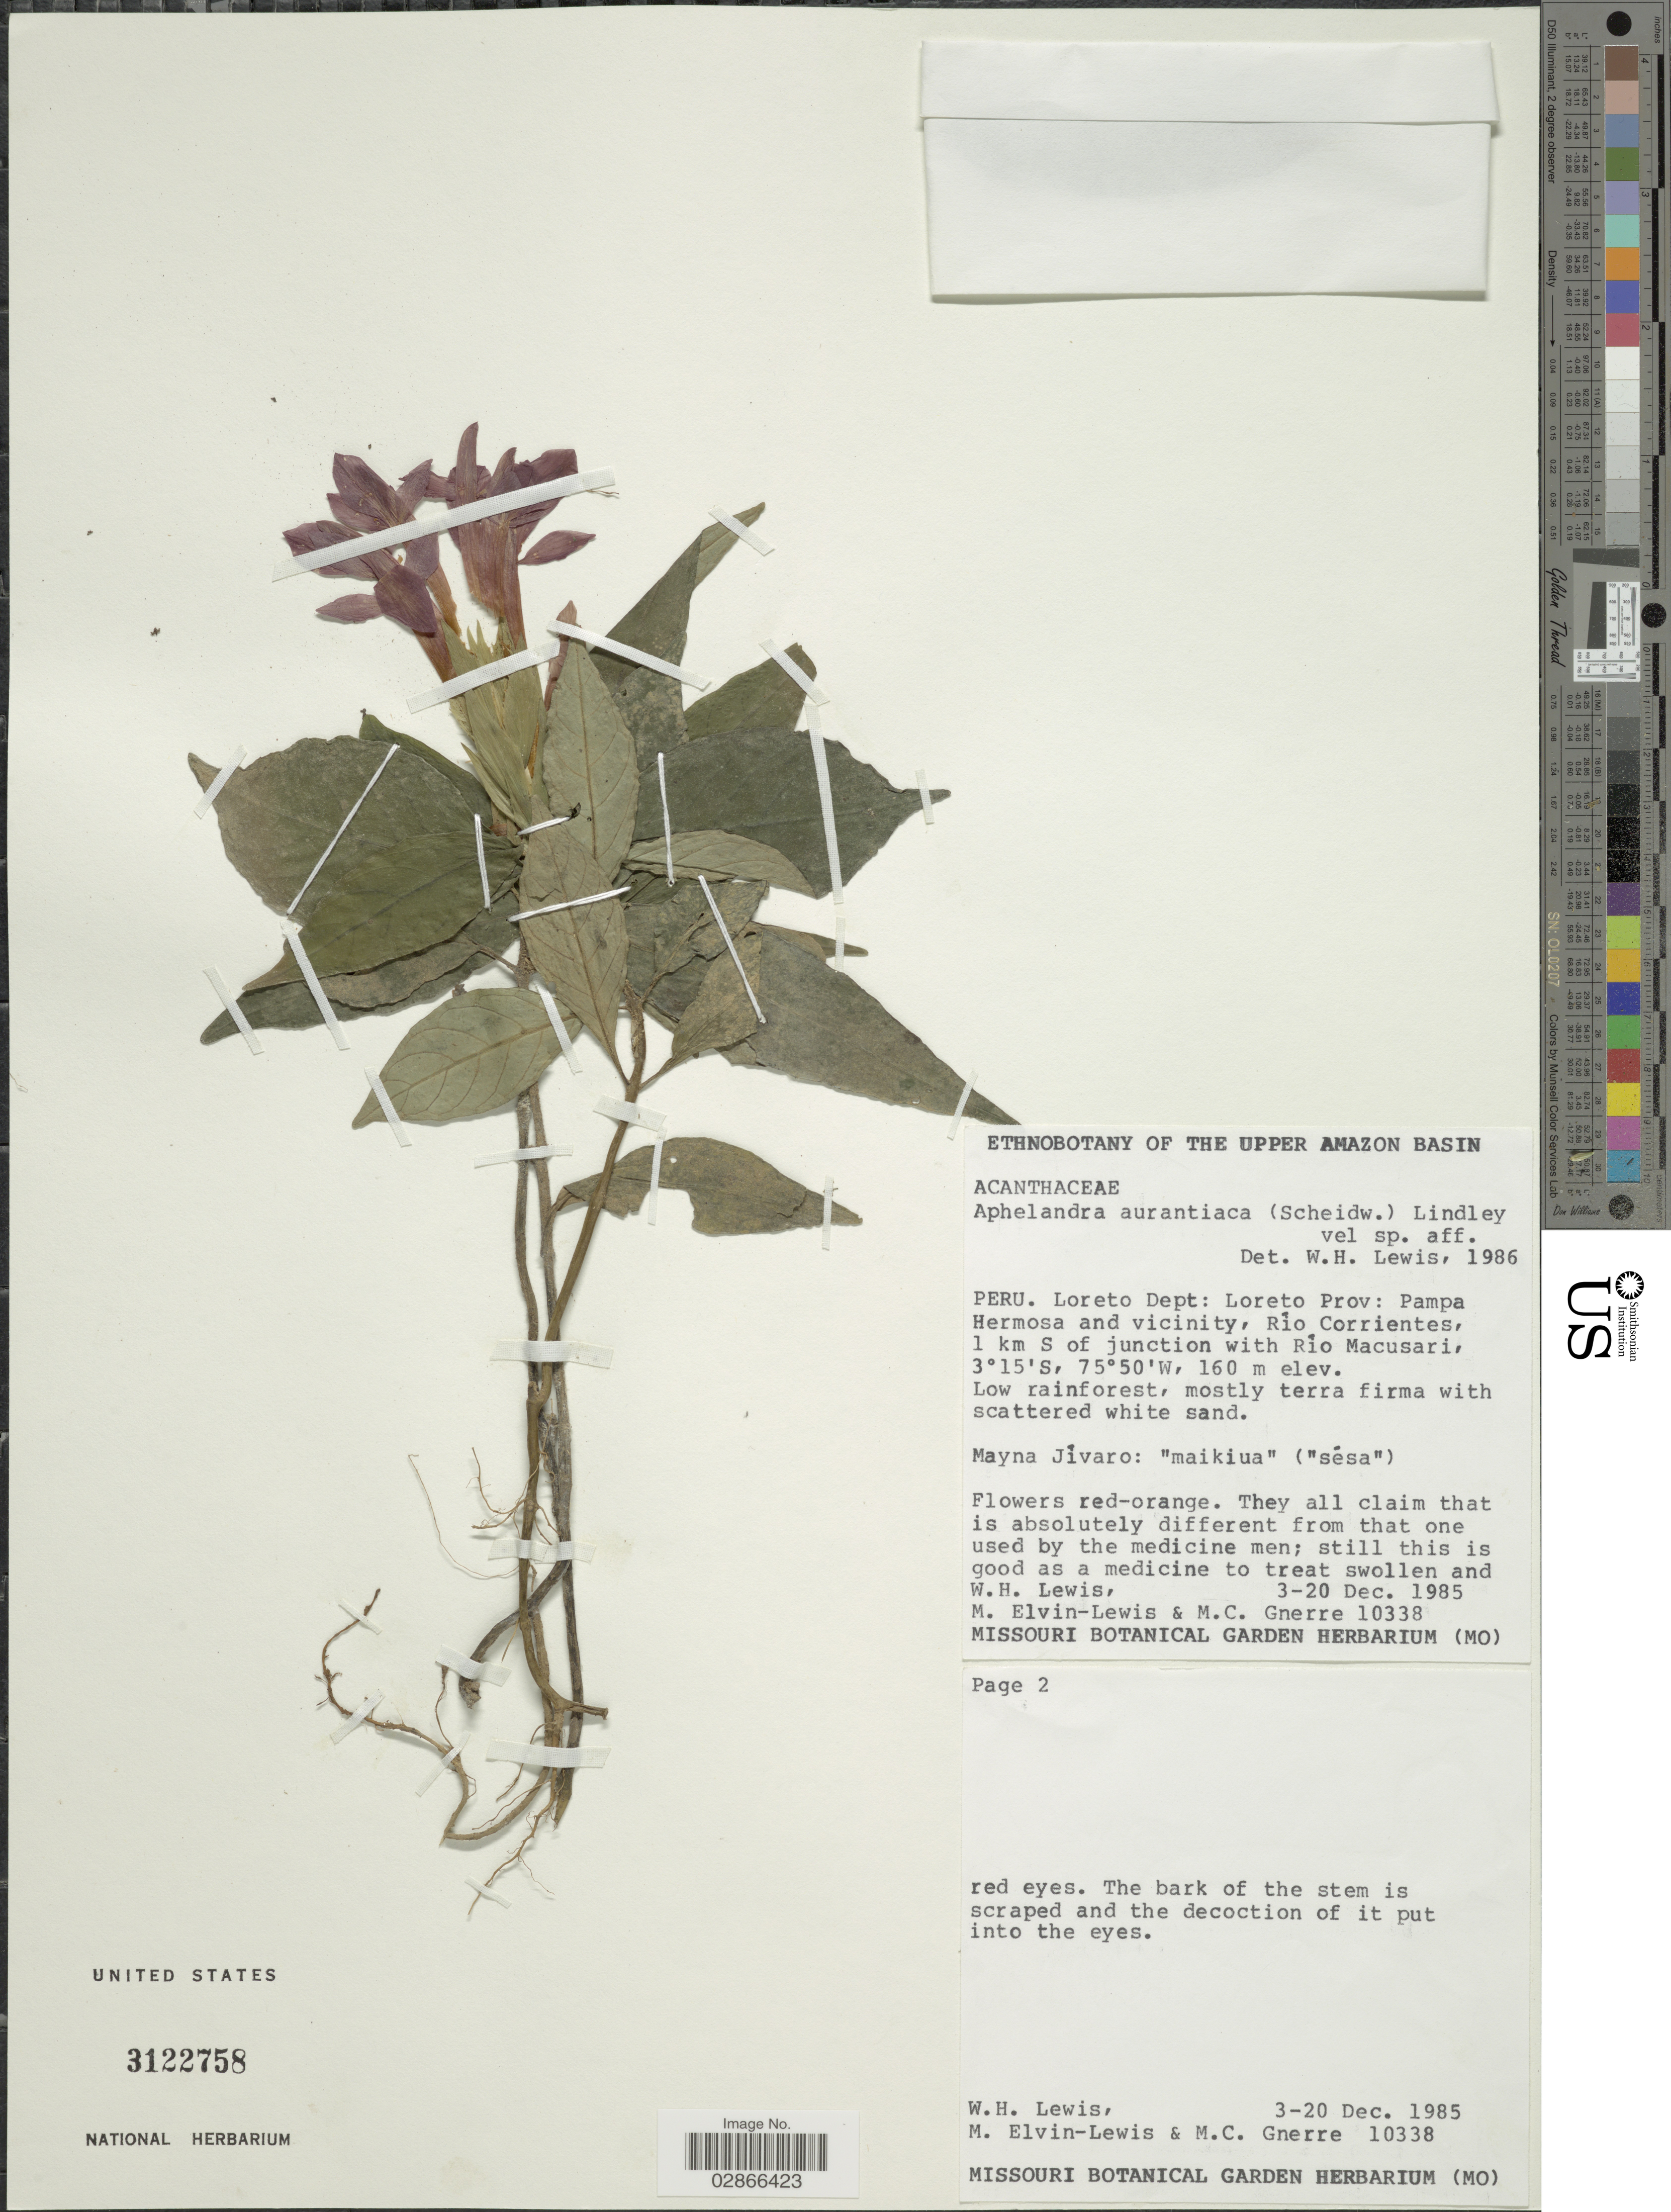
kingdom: Plantae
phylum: Tracheophyta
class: Magnoliopsida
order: Lamiales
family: Acanthaceae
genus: Aphelandra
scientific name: Aphelandra aurantiaca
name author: (Scheidw.) Lindl.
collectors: W. H. Lewis, M. Elvin-Lewis & M. Gnerre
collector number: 10338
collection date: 1985-12-03/1985-12-20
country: Peru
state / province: Loreto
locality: Upper Amazon Basin. Dept: Loreto. Prov: Pampa Hermosa and vicinity, Río Corrientes, 1 km S of junction with Río Macusari.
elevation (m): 160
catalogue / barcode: US 3122758